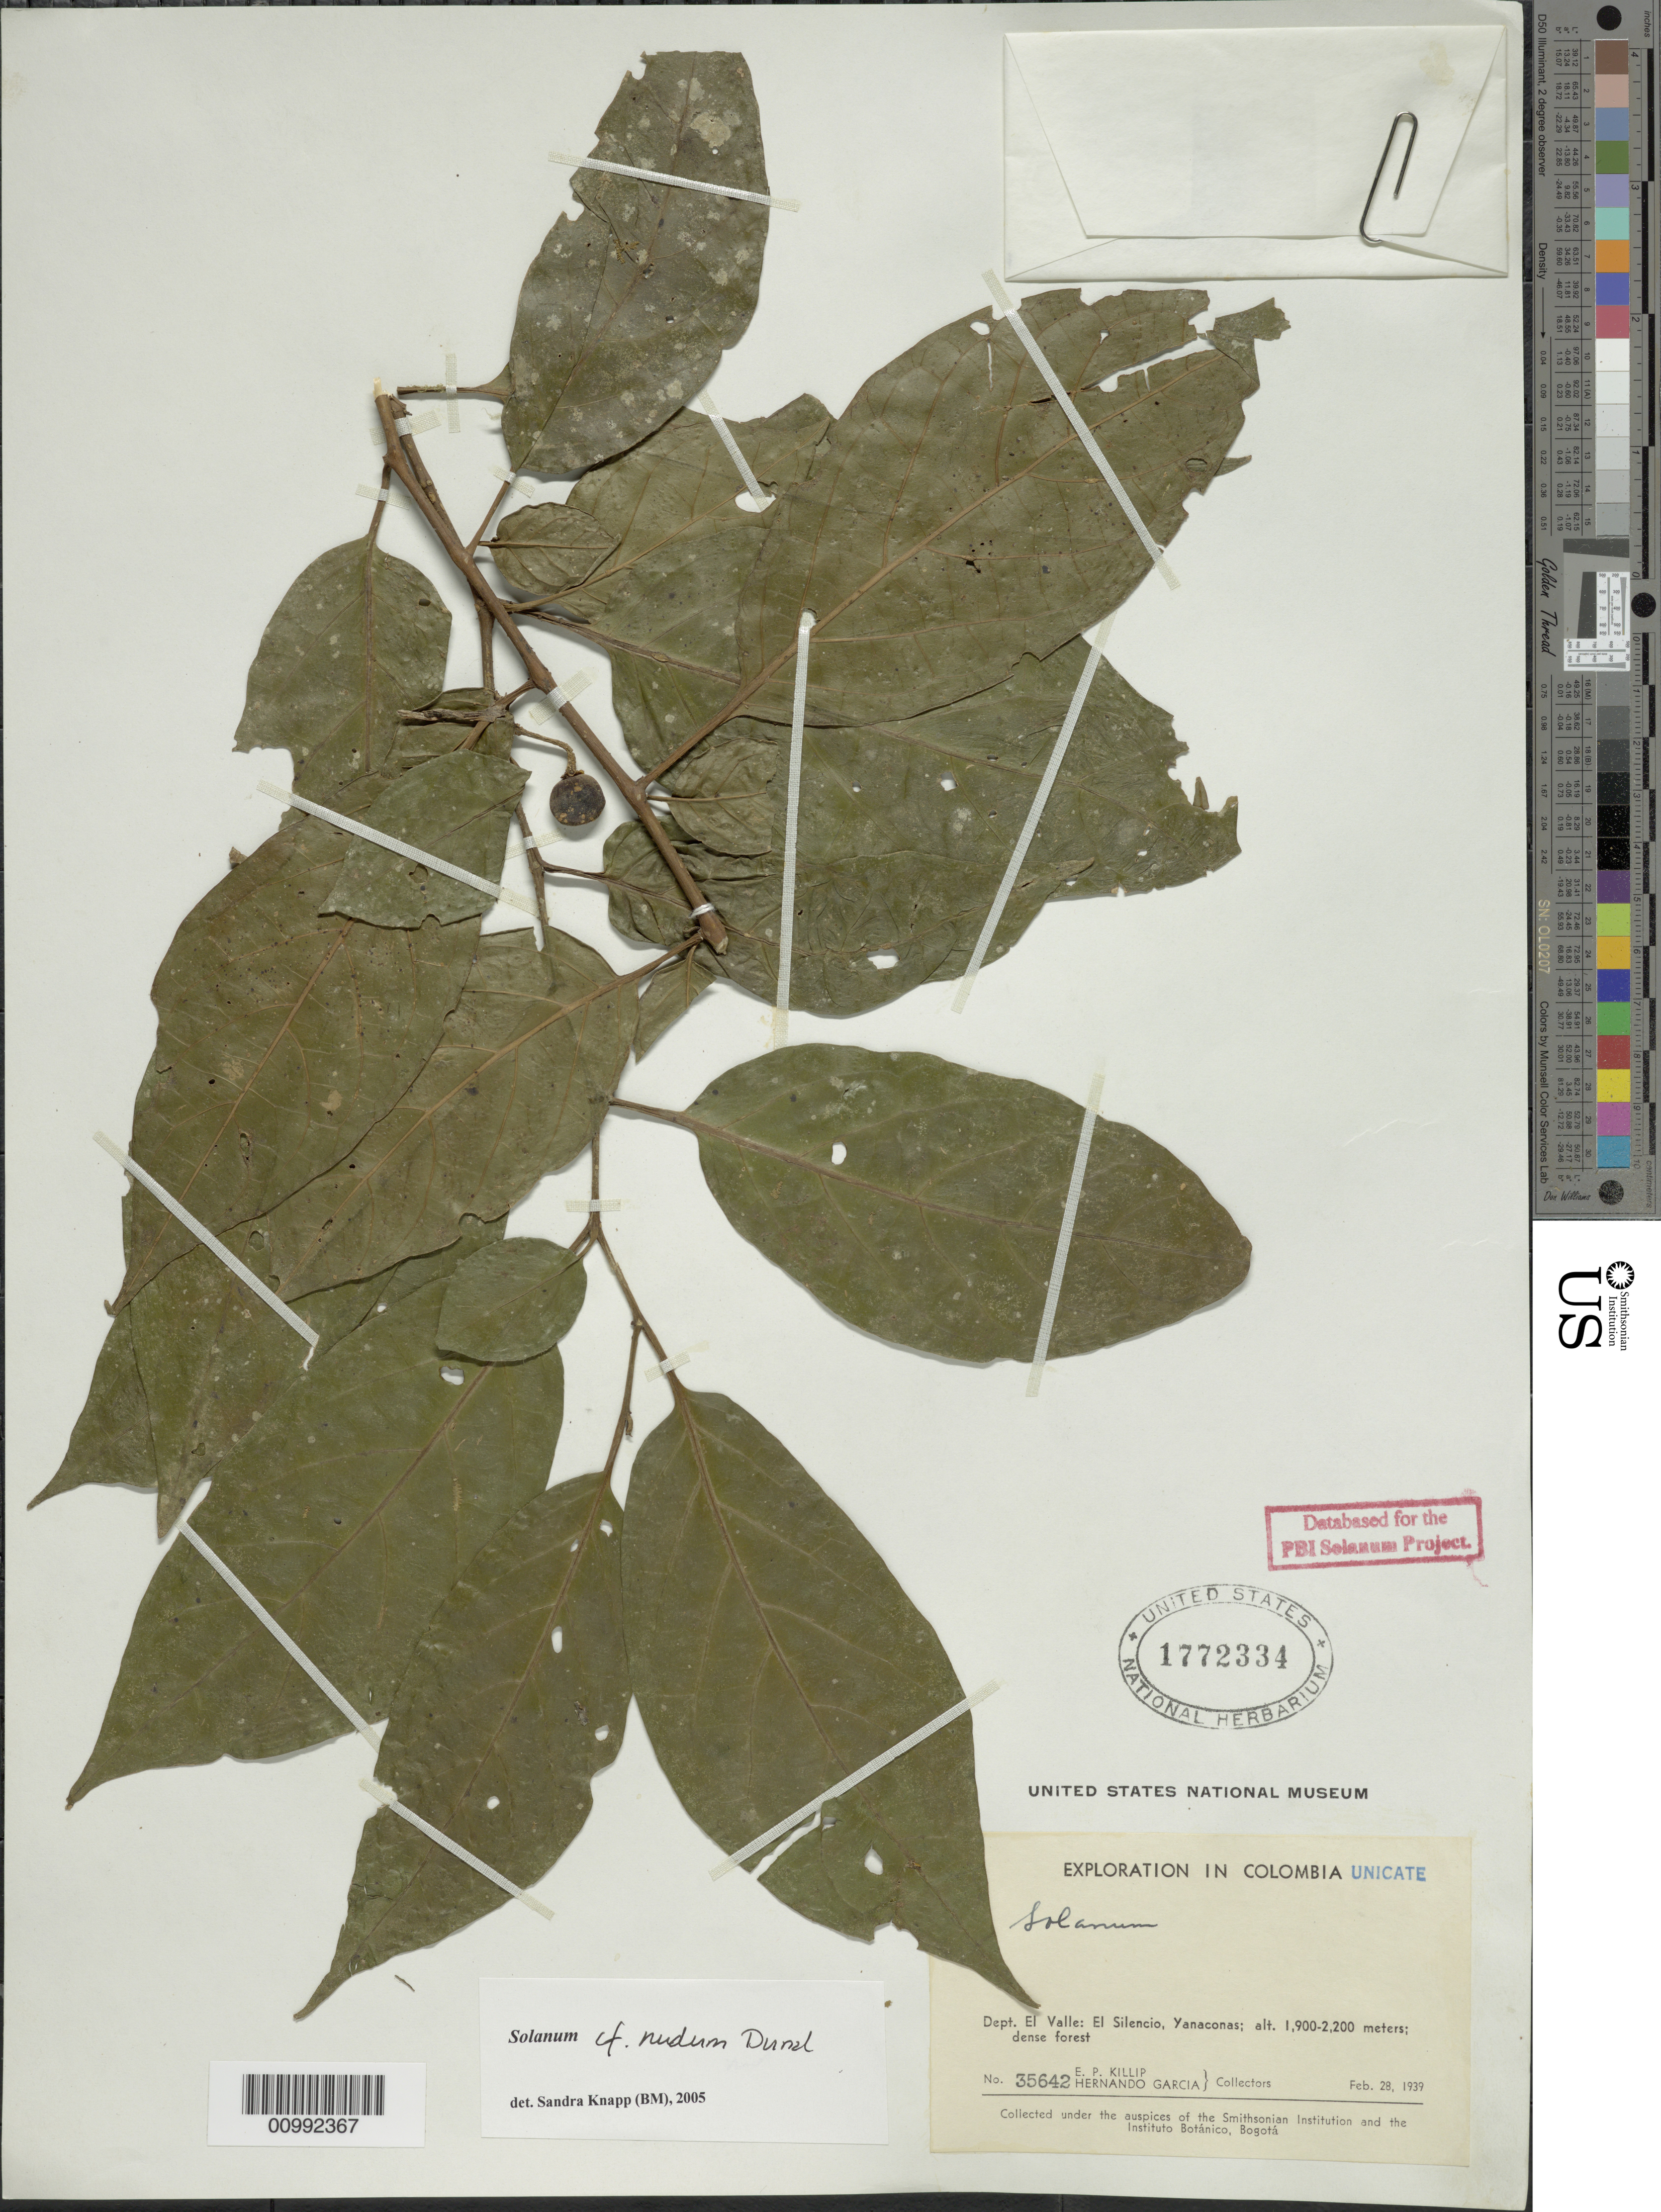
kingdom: Plantae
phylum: Tracheophyta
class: Magnoliopsida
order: Solanales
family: Solanaceae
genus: Solanum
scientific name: Solanum nudum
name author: Dunal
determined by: Knapp, S. D.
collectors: E. P. Killip & H. Garcia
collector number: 35642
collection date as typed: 28 Feb 1939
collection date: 1939-02-28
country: Colombia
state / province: Valle del Cauca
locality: El Silencio, Yanaconas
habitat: dense forest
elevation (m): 1900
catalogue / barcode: US 1772334